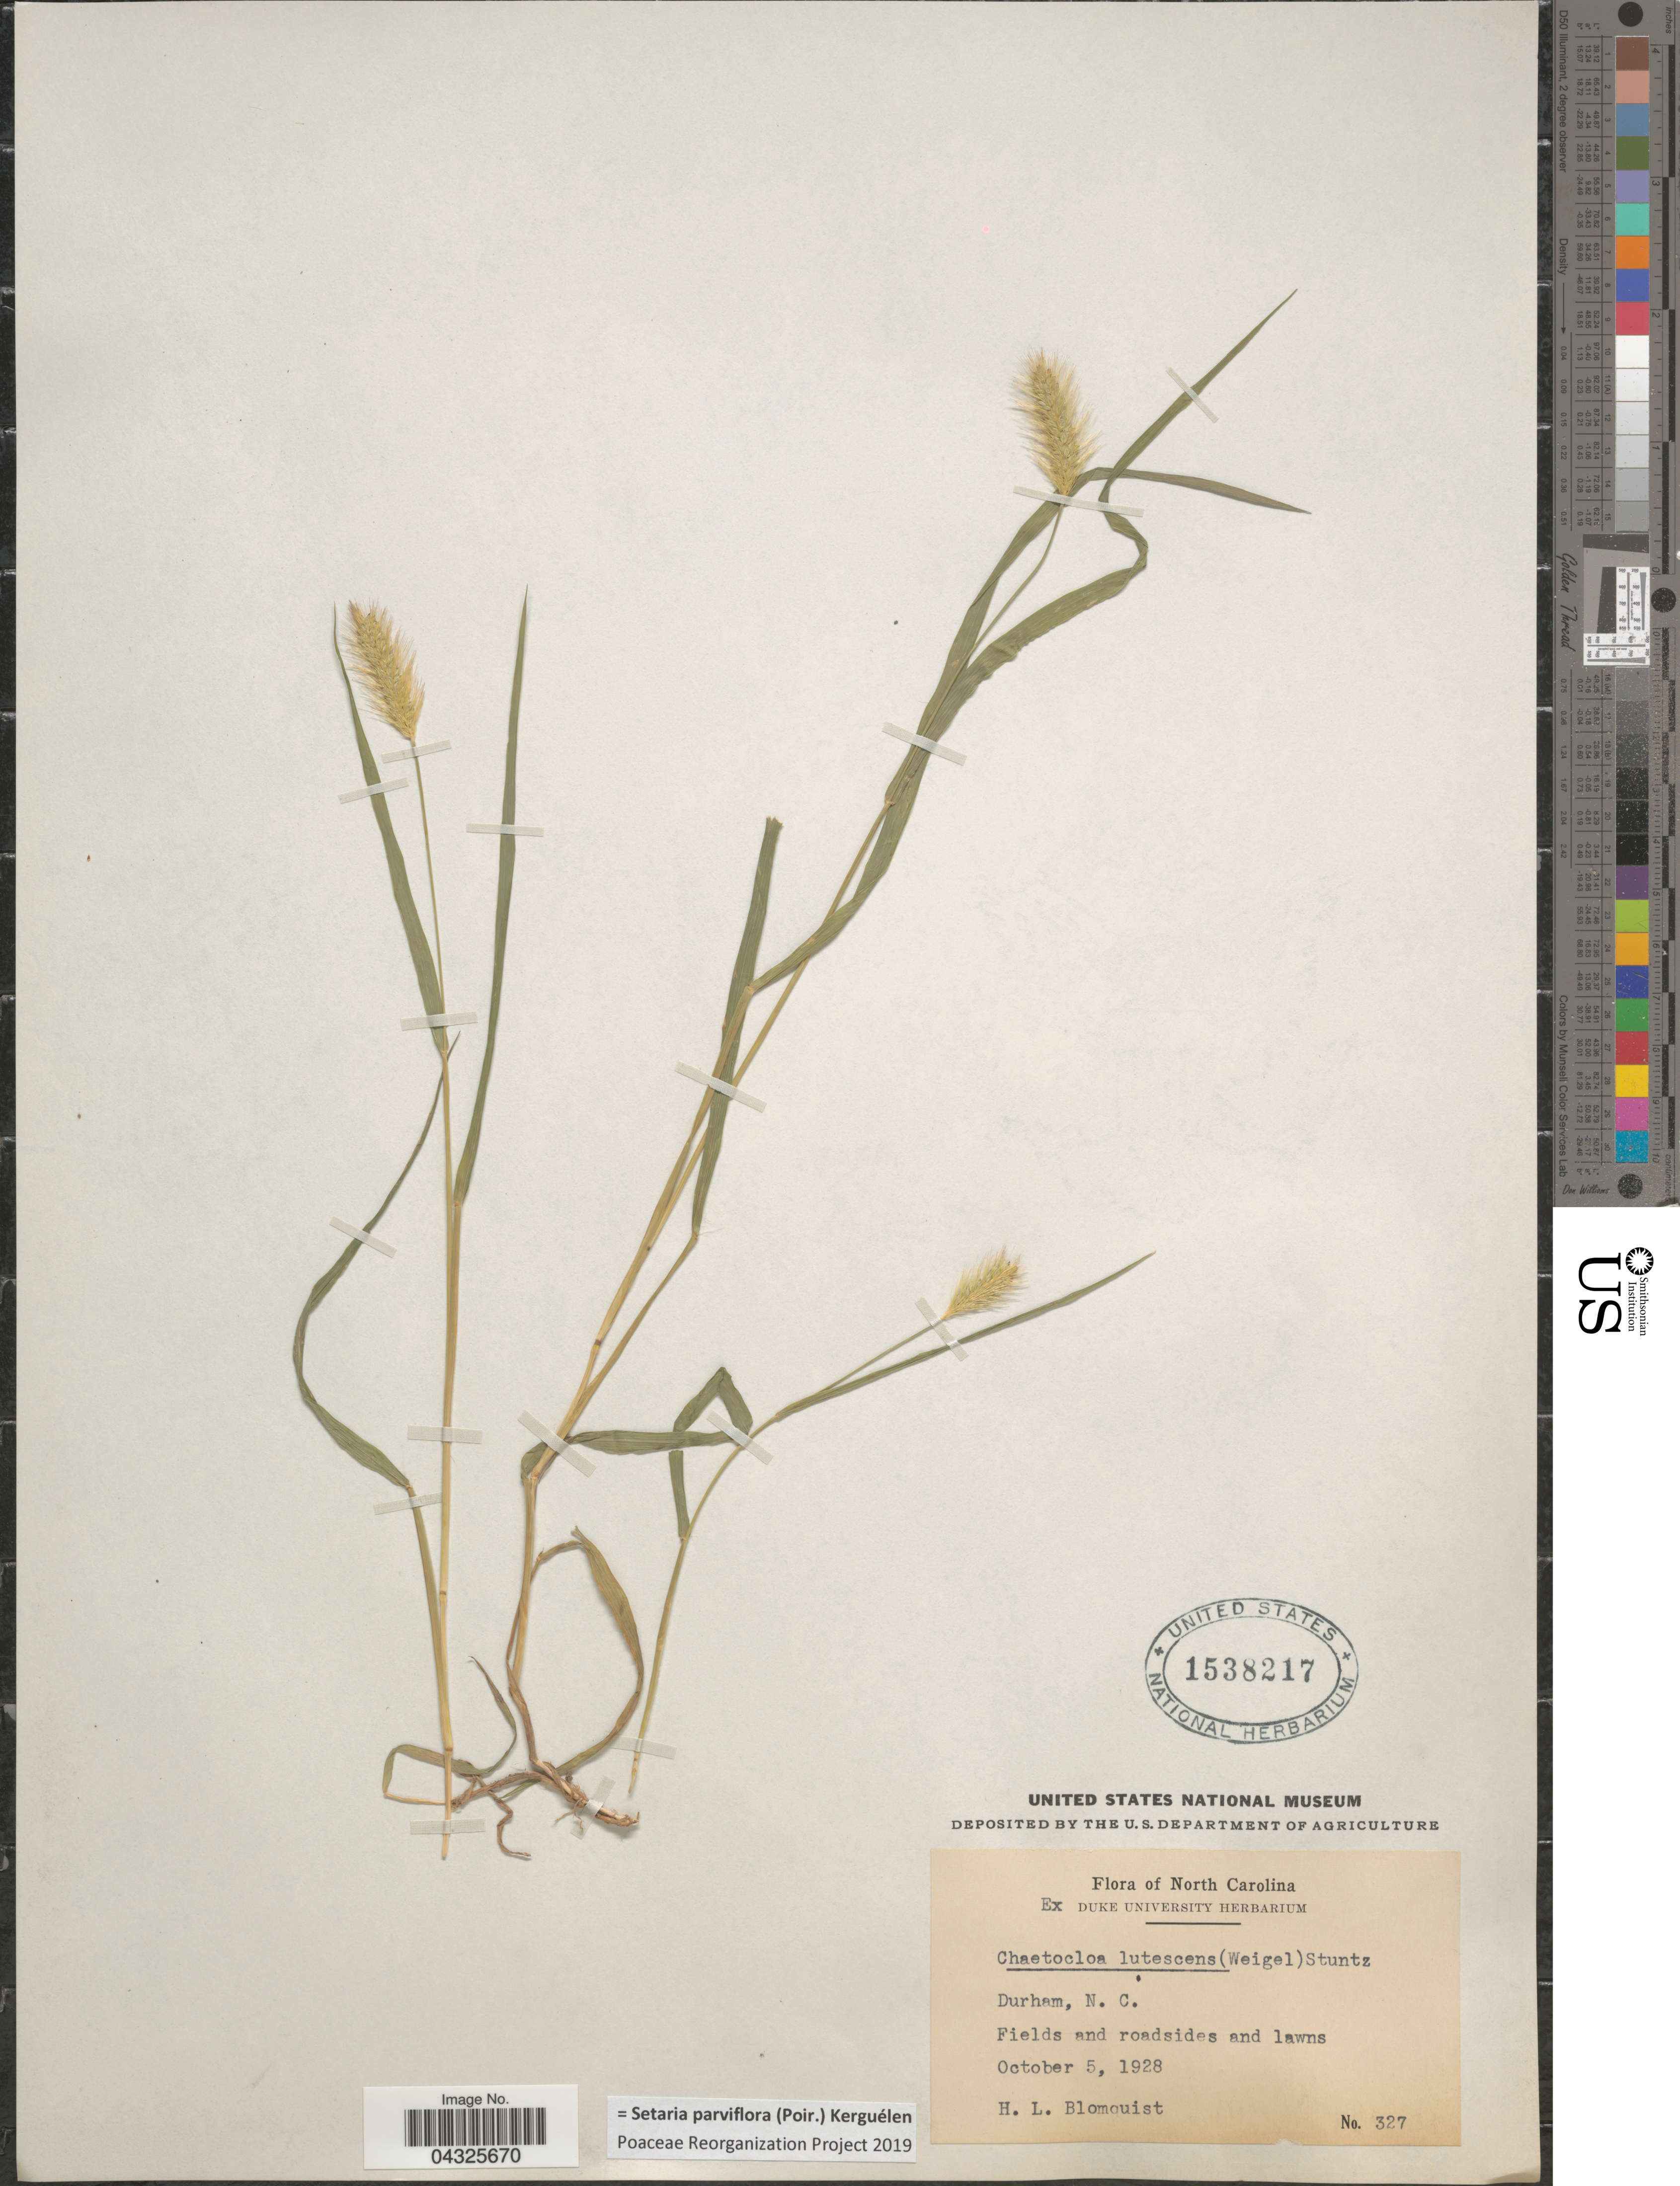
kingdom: Plantae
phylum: Tracheophyta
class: Liliopsida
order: Poales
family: Poaceae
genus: Setaria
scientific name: Setaria parviflora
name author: (Poir.) Kerguélen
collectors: H. Blomquist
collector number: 327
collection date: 1928-10-05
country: United States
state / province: North Carolina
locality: Durham.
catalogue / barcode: US 1538217